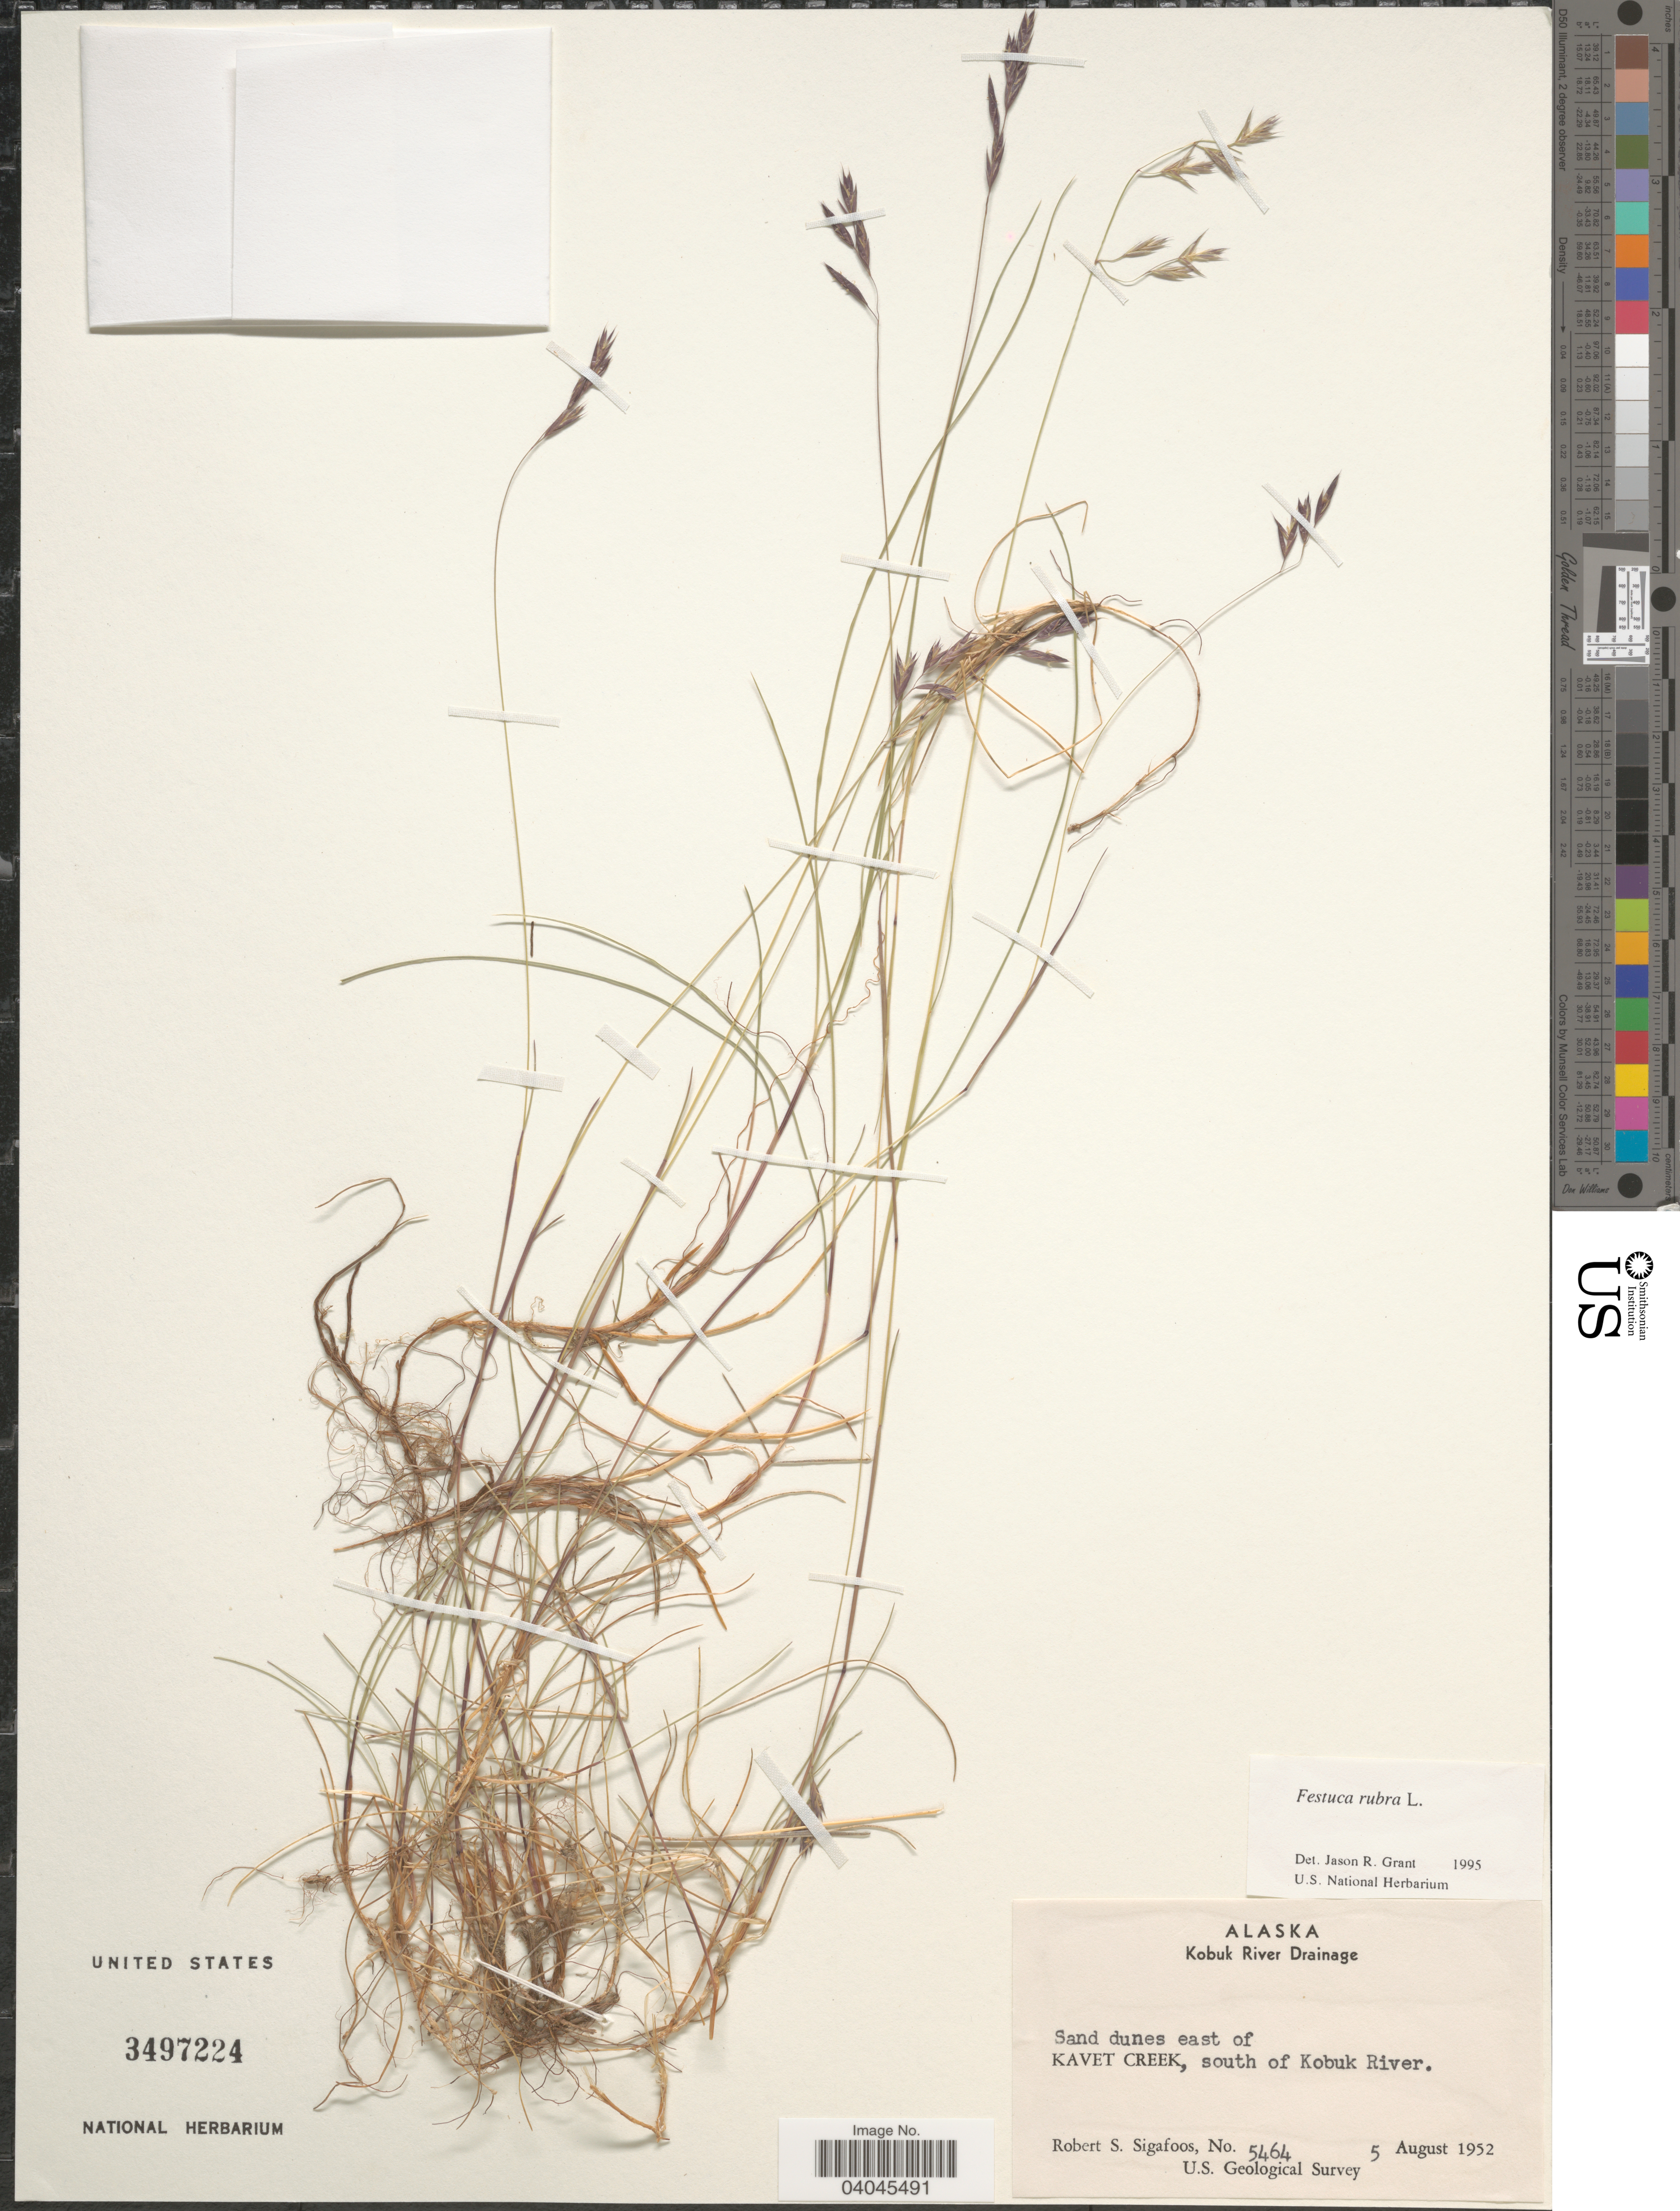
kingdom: Plantae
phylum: Tracheophyta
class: Liliopsida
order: Poales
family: Poaceae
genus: Festuca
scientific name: Festuca rubra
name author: L.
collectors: R. Sigafoos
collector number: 5464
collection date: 1952-08-05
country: United States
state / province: Alaska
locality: Kobuk River Drainage. Sand dunes east of Kavet Creek, south of Kobuk River.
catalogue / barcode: US 3497224